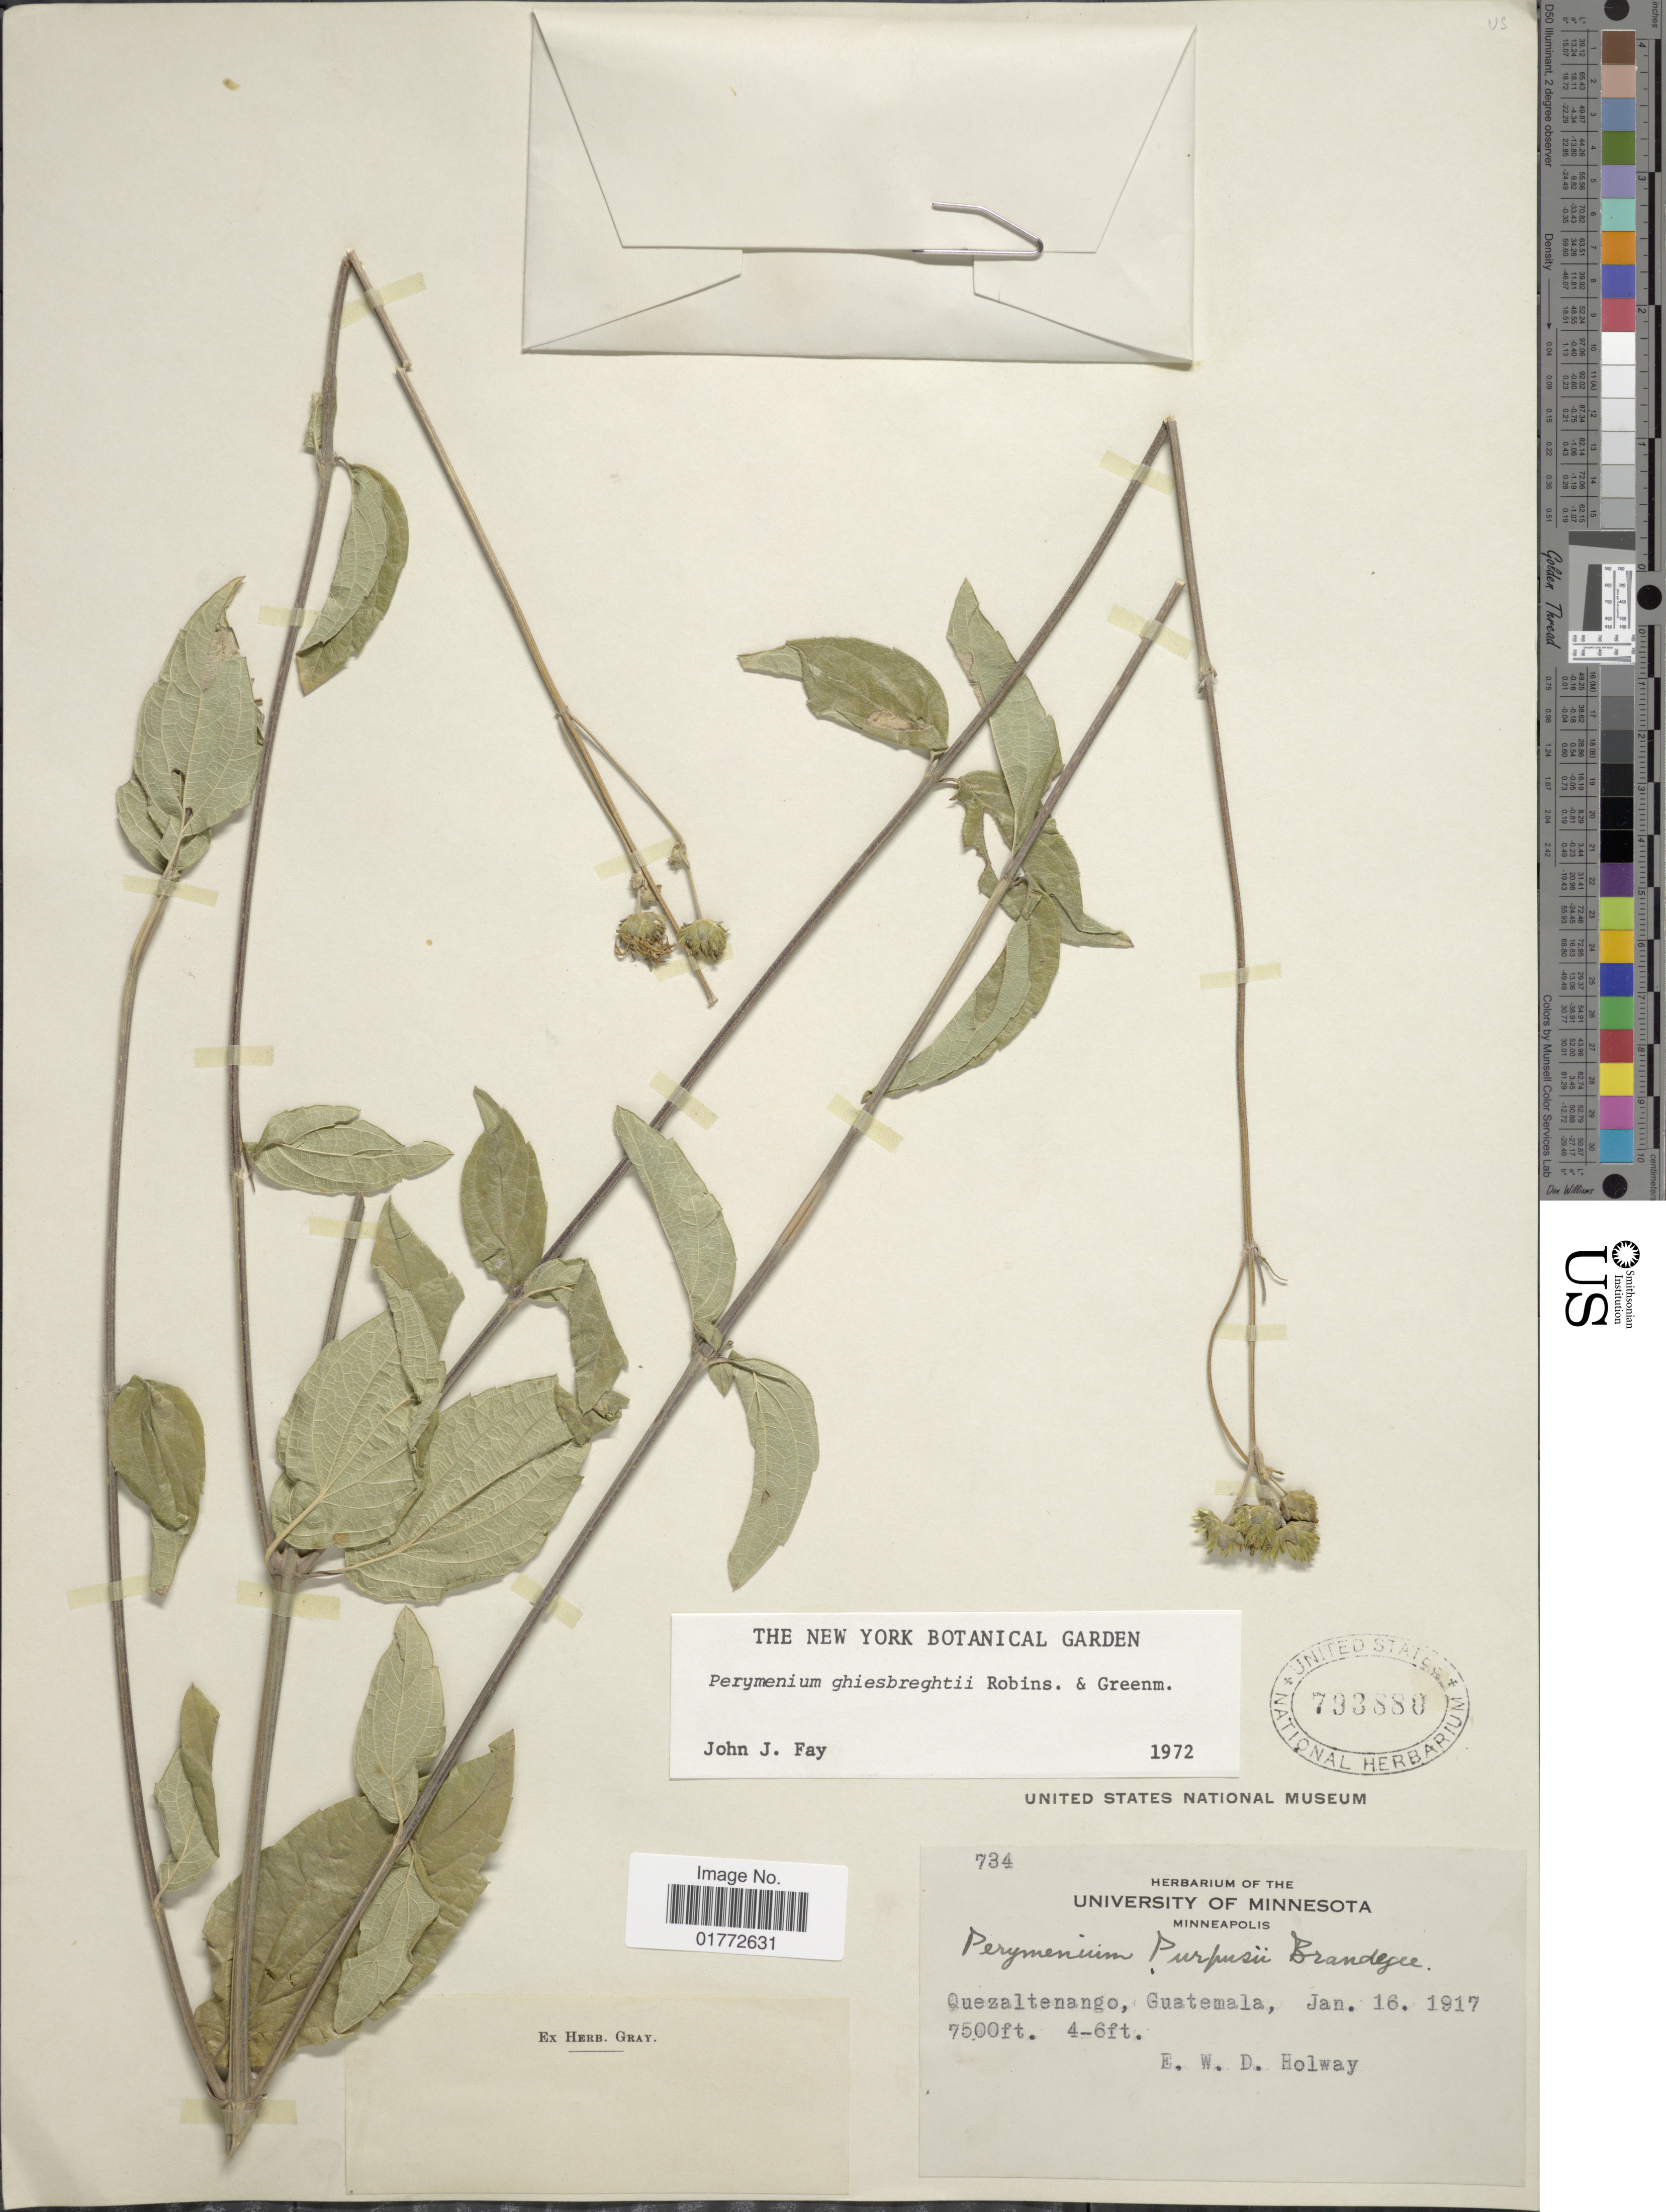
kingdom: Plantae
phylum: Tracheophyta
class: Magnoliopsida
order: Asterales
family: Asteraceae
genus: Perymenium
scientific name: Perymenium ghiesbreghtii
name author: B.L. Rob. & Greenm.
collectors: E. W. D. Holway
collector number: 734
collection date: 1917-01-16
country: Guatemala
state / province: Quetzaltenango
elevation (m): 2286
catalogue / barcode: US 793880